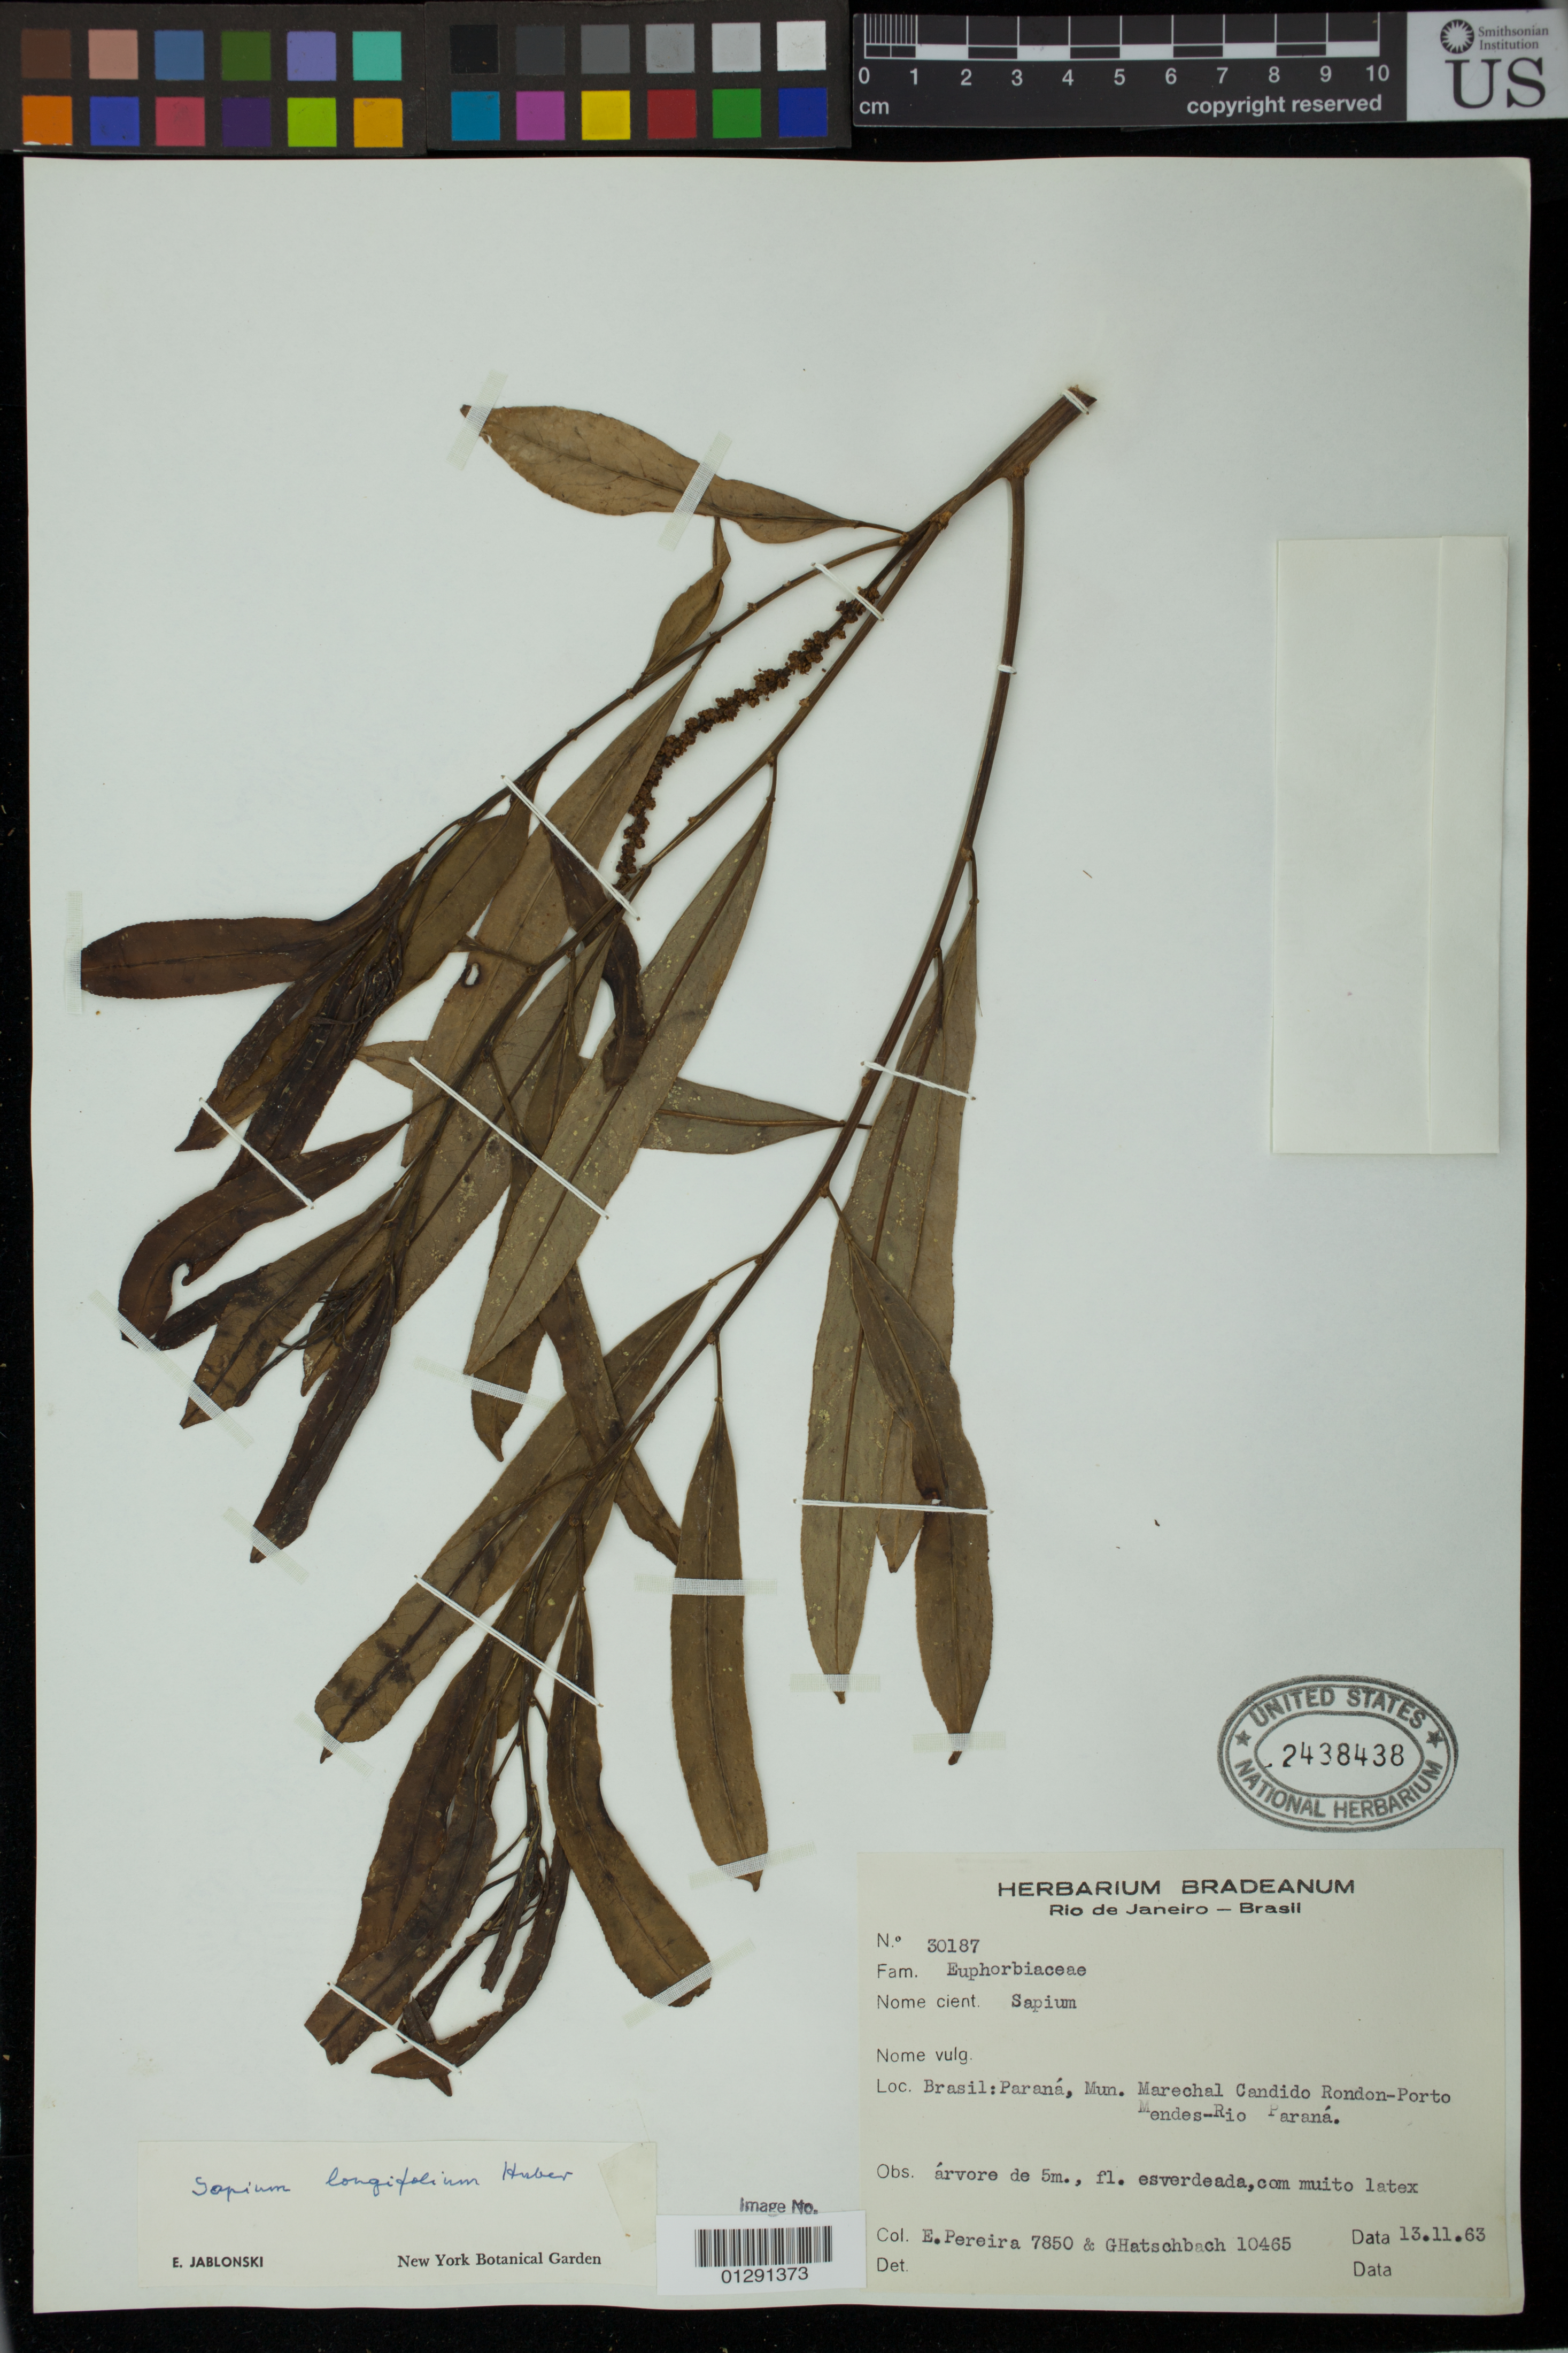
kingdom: Plantae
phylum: Tracheophyta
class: Magnoliopsida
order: Malpighiales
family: Euphorbiaceae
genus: Sapium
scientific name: Sapium haematospermum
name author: Müll. Arg.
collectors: E. Pereira & G. Hatschbach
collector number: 7850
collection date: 1963-11-13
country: Brazil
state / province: Parana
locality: Mun. Marechal Candido Rondon, Porto Mendes-Rio Parana.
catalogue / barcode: US 2438438